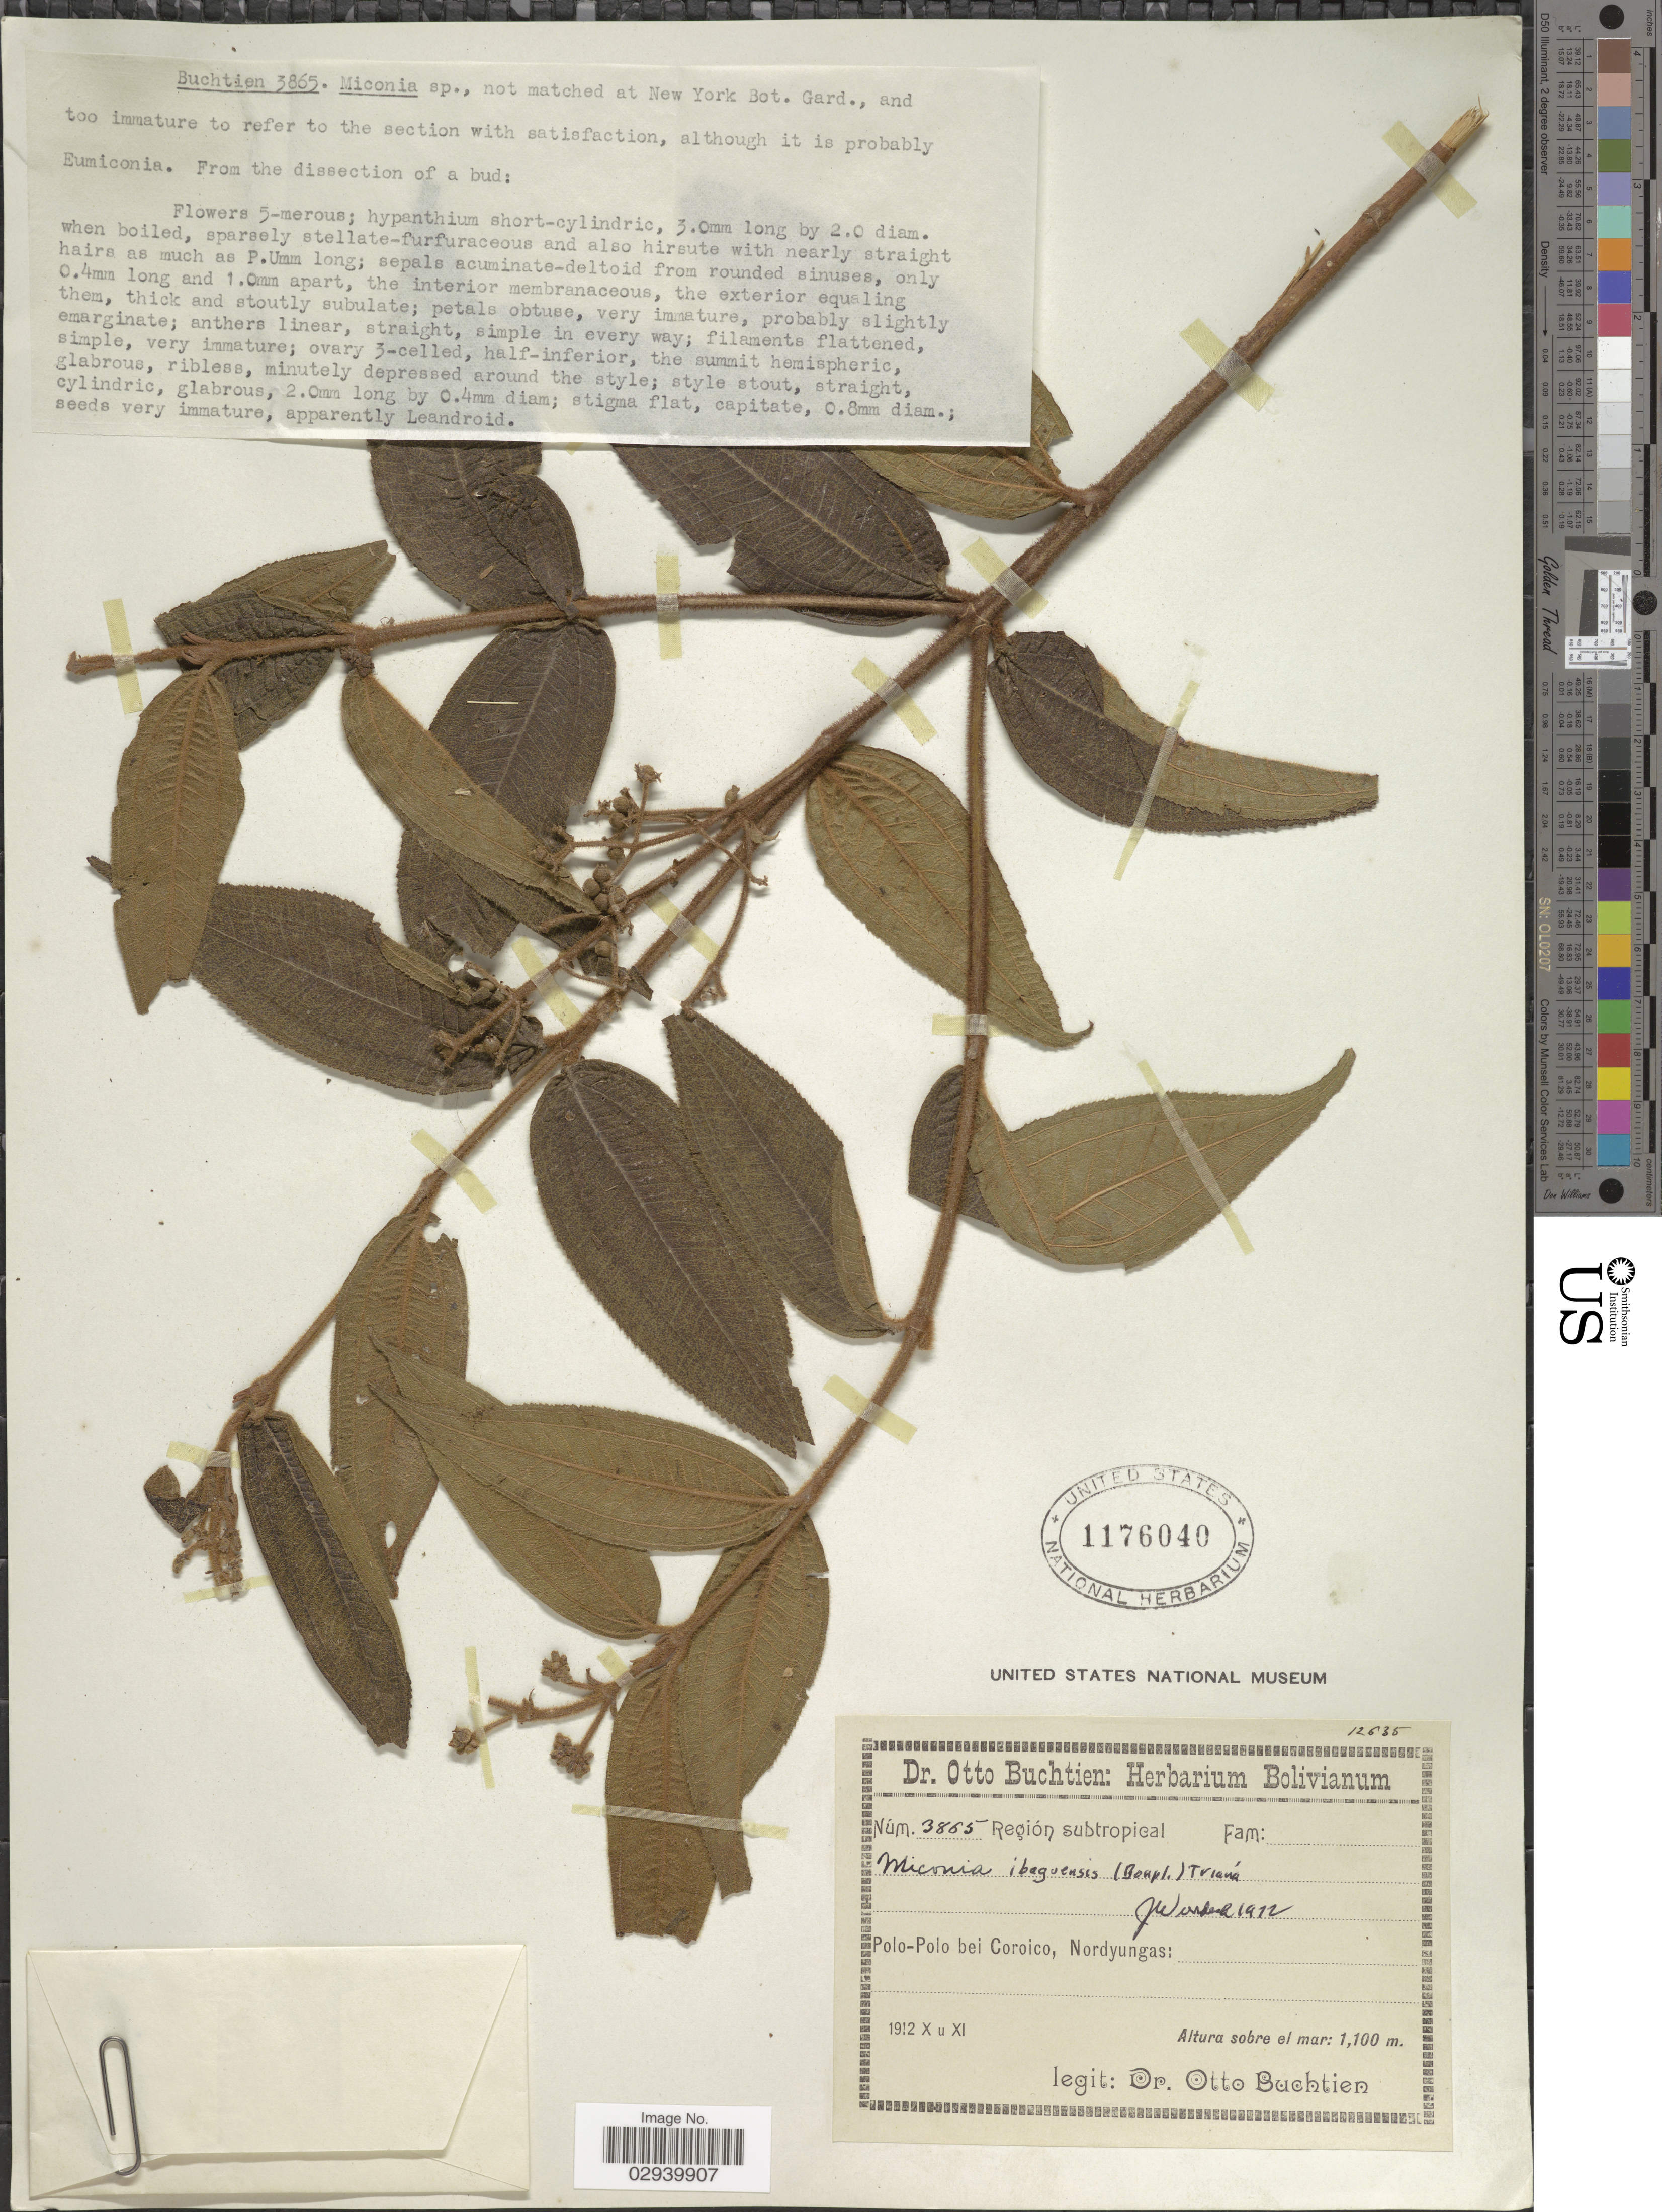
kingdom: Plantae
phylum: Tracheophyta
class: Magnoliopsida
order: Myrtales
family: Melastomataceae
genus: Miconia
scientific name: Miconia ibaguensis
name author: (Bonpl.) Triana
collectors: O. Buchtien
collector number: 3865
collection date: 1912-10/1912-11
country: Bolivia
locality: Región subtropical. Polo-Polo bei Coroico, Nordyungas.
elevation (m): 1100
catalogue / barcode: US 1176040